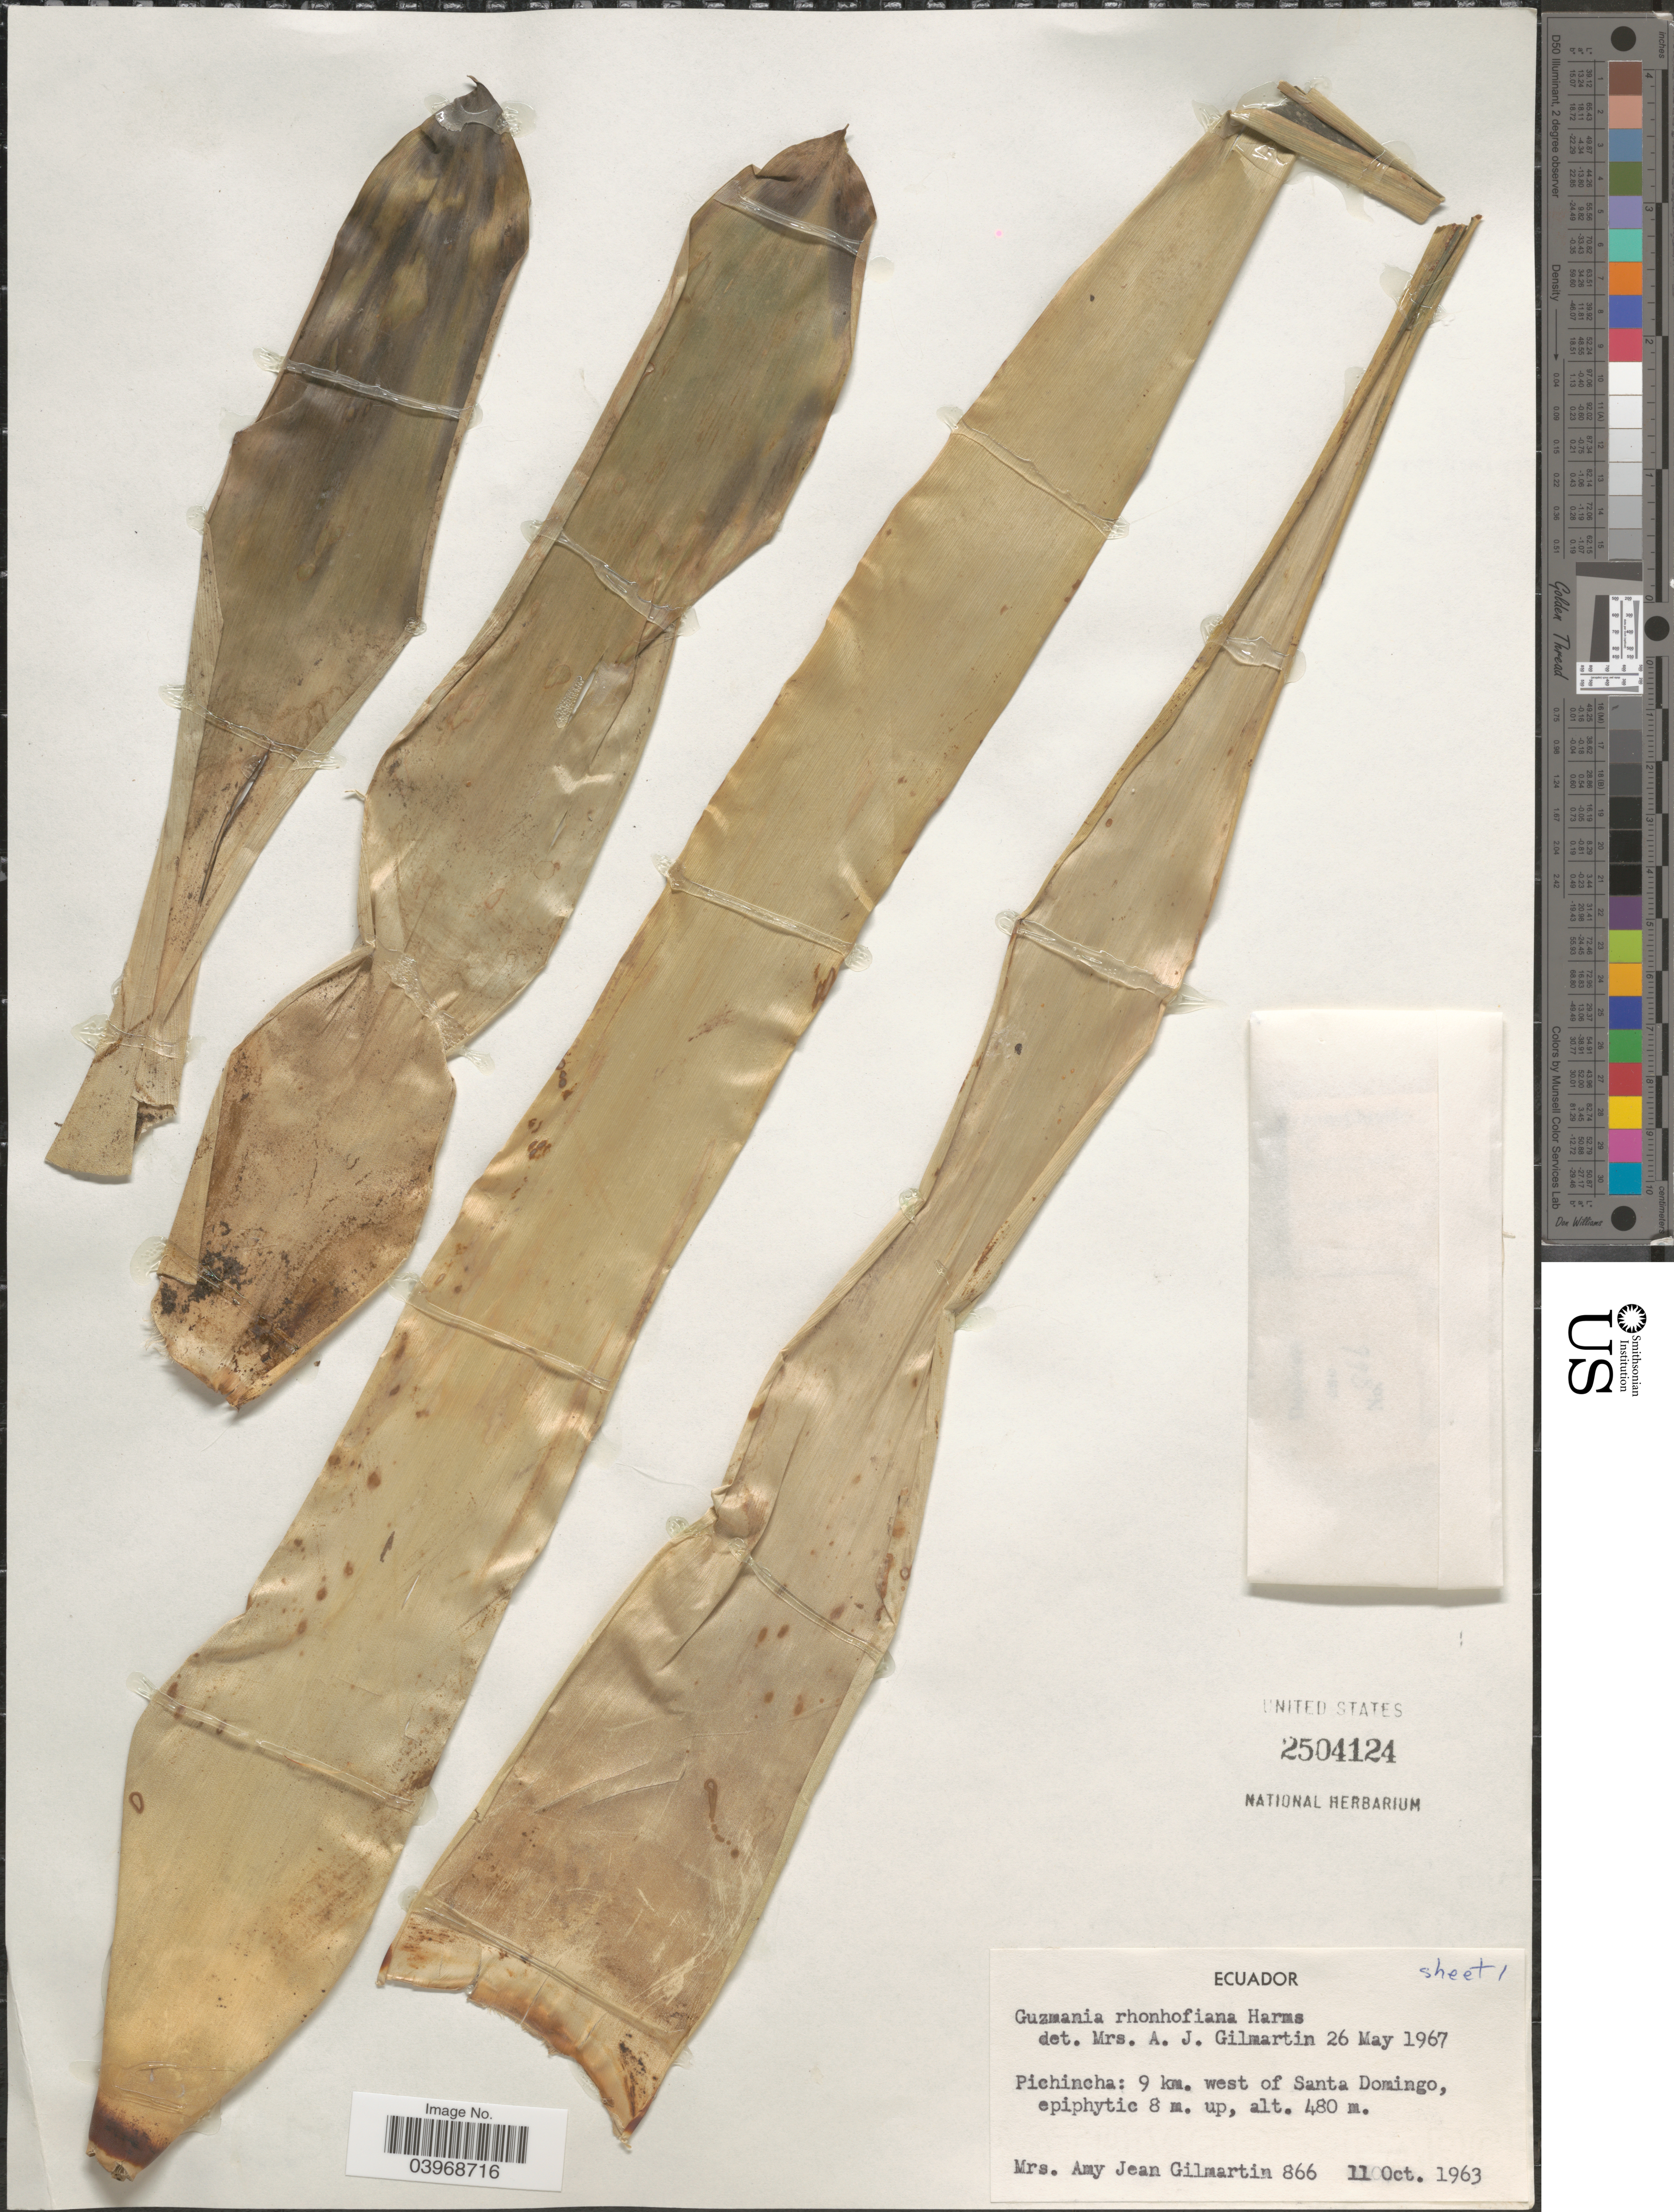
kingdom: Plantae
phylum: Tracheophyta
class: Liliopsida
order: Poales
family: Bromeliaceae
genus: Guzmania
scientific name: Guzmania rhonhofiana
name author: Harms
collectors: A. J. Gilmartin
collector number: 866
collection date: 1963-10-11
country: Ecuador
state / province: Pichincha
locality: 9 km. west of Santa Domingo.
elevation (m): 480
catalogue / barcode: US 2504124